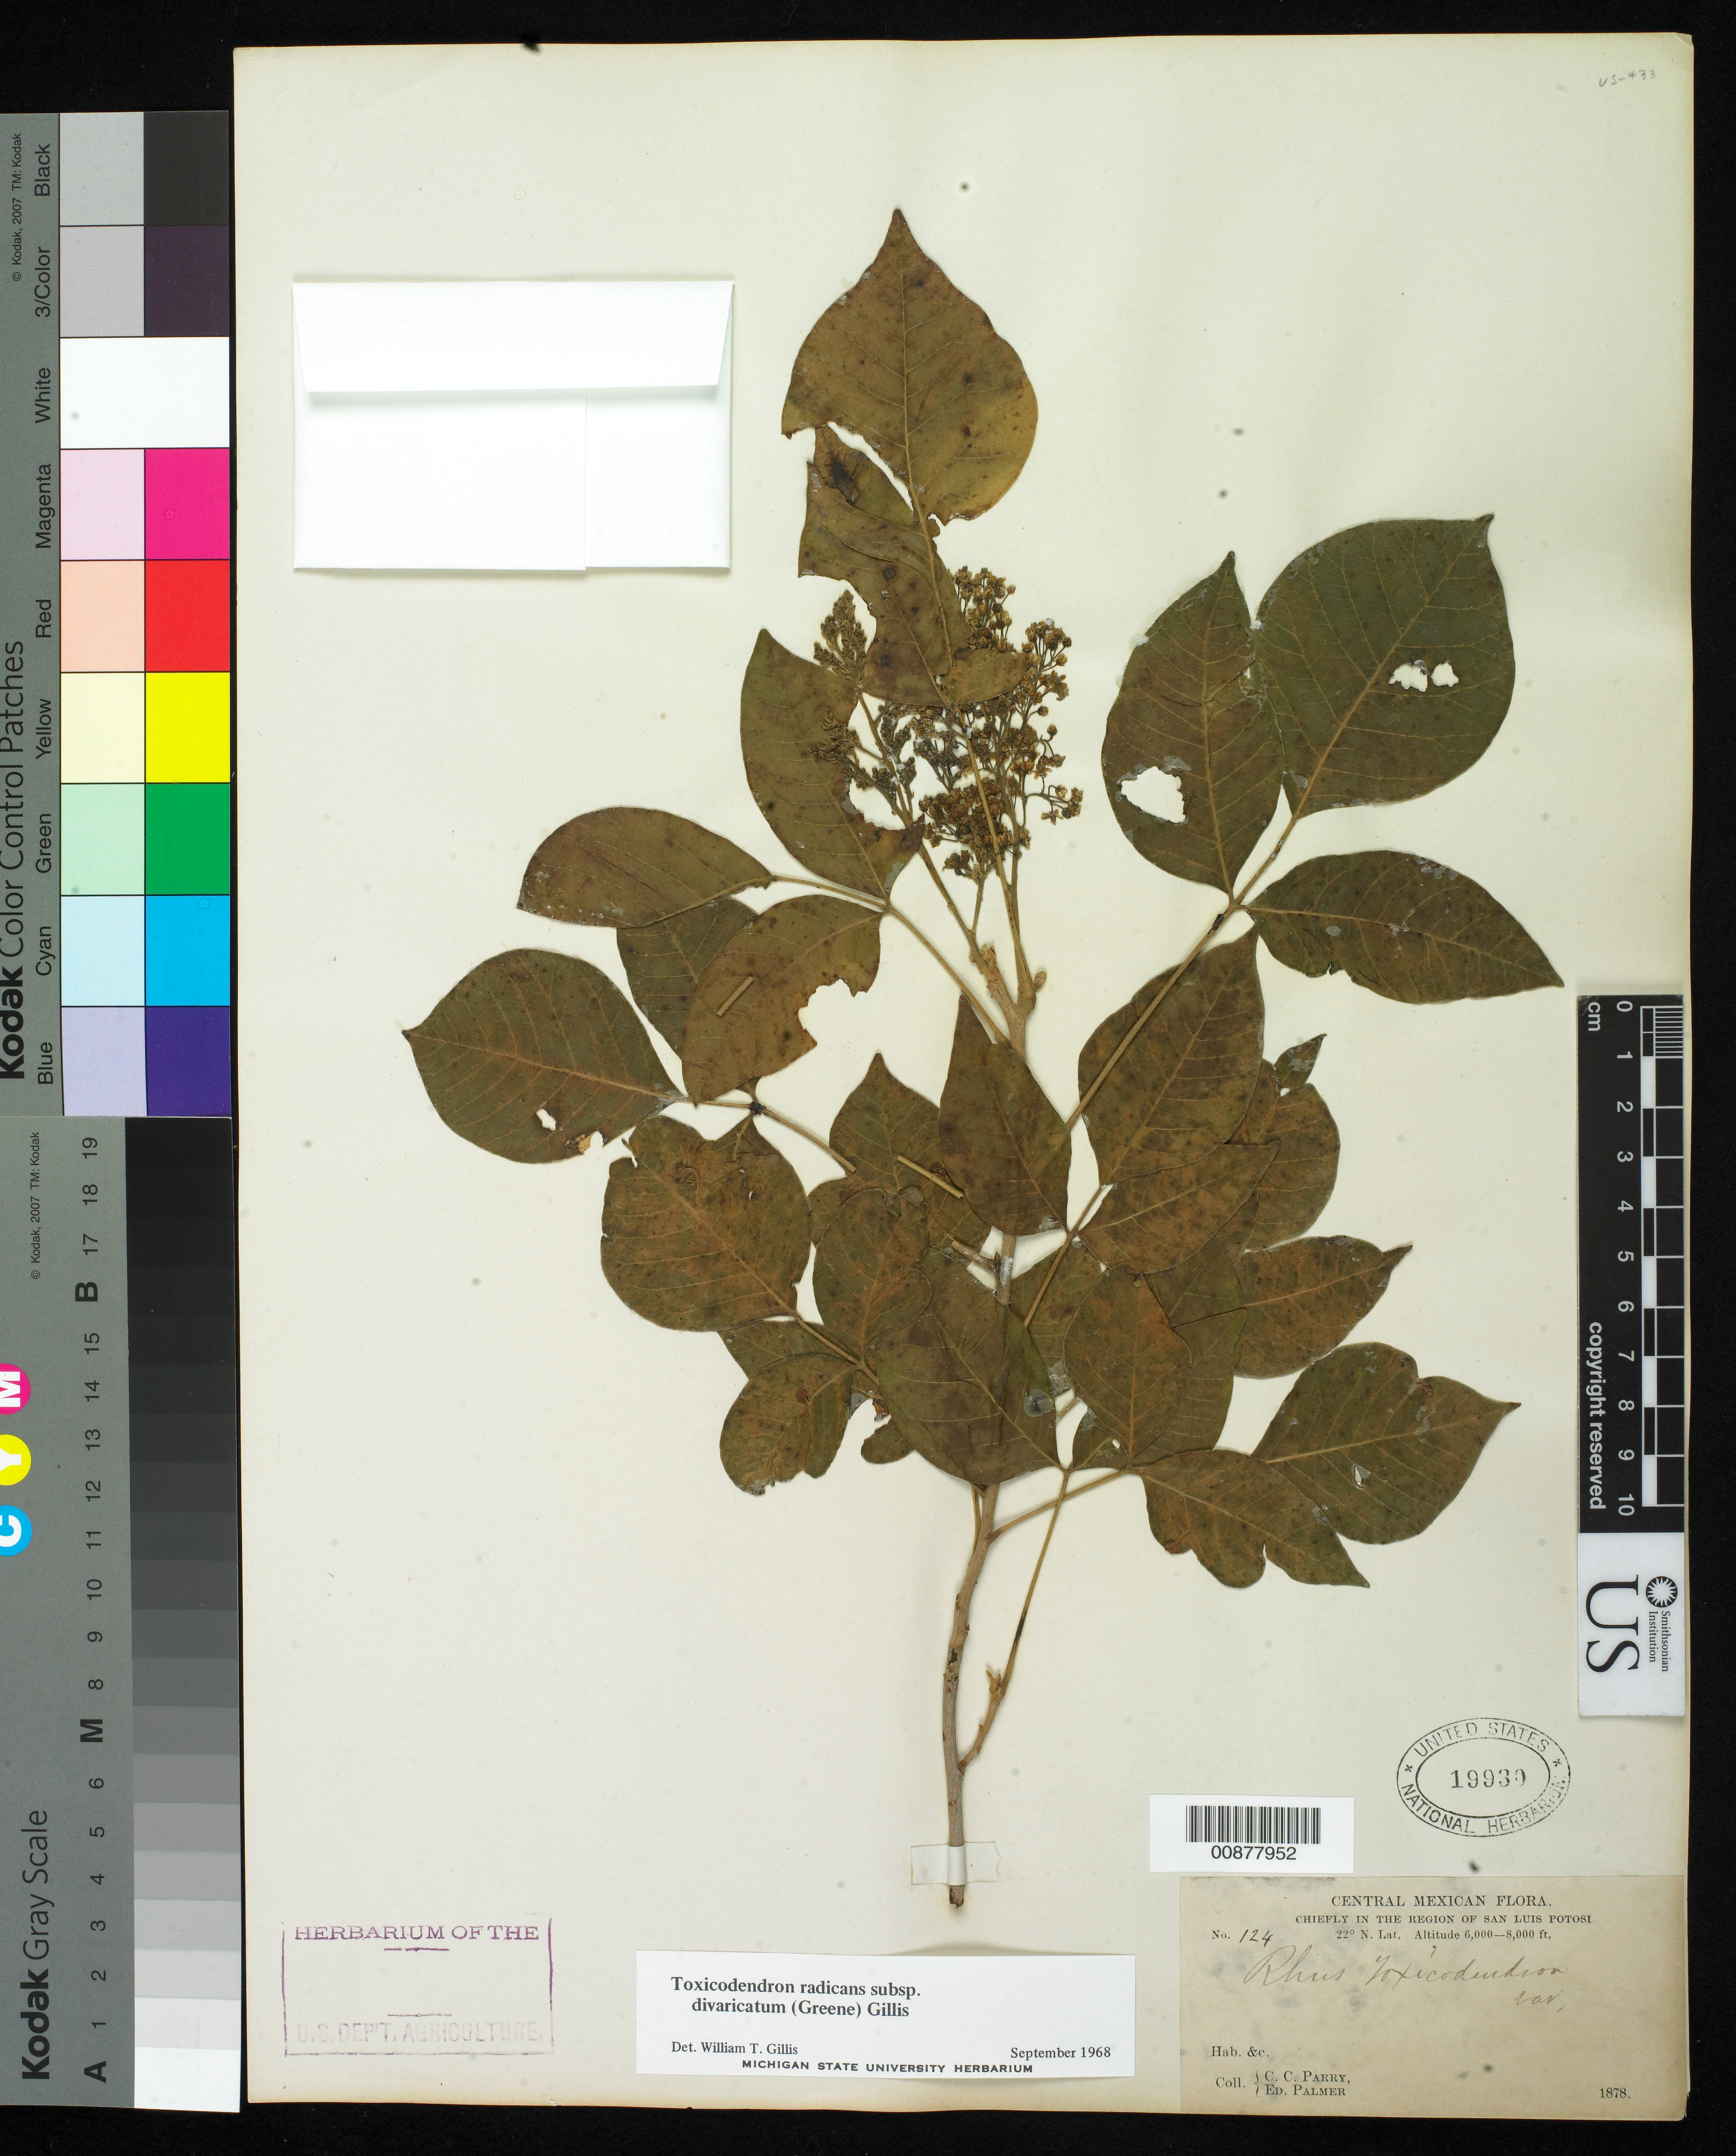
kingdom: Plantae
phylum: Tracheophyta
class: Magnoliopsida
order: Sapindales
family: Anacardiaceae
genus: Toxicodendron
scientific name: Toxicodendron radicans subsp. divaricatum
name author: (Greene) Gillis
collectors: C. C. Parry & E. Palmer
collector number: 124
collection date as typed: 1878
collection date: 1878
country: Mexico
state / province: San Luis Potosí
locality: Chiefly in the region of San Luis Potosí.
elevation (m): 1829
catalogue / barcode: US 19930